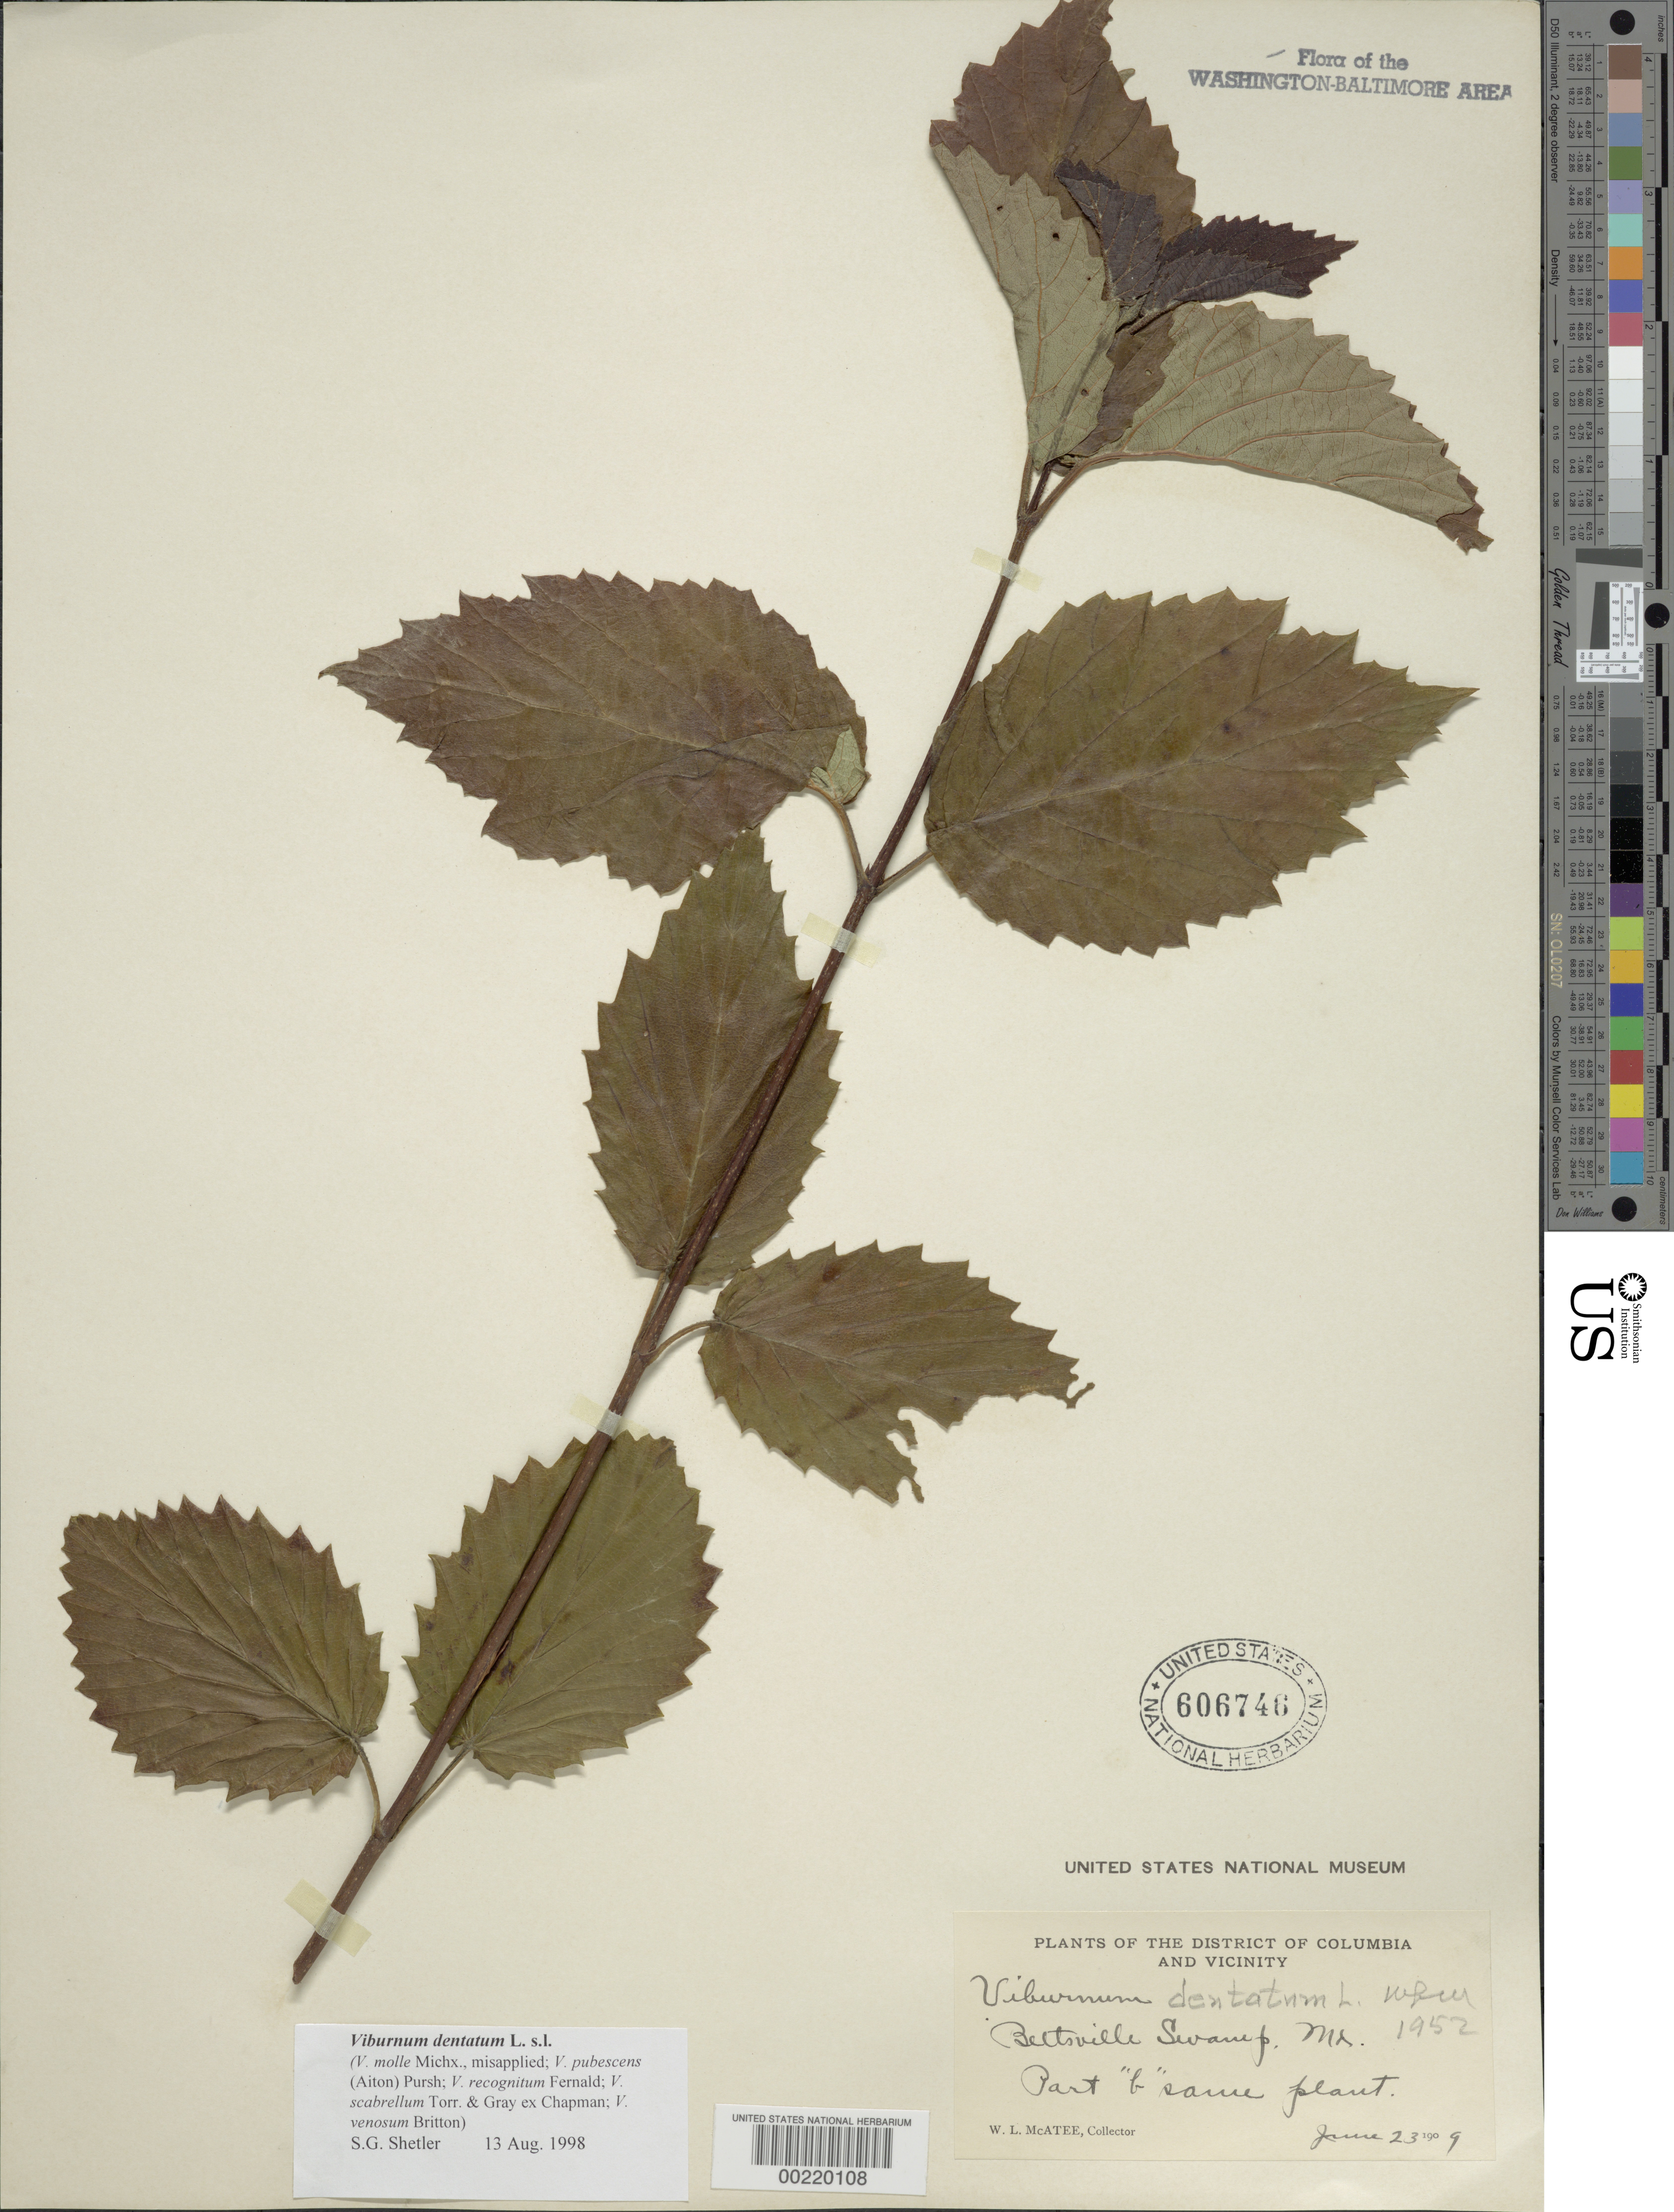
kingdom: Plantae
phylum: Tracheophyta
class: Magnoliopsida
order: Dipsacales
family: Viburnaceae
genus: Viburnum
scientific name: Viburnum dentatum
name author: L.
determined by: McAtee, W. L.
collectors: W. McAtee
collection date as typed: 23 Jun 1909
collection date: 1909-06-23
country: United States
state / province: Maryland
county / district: Prince George's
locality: Beltsville Swamp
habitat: Swamp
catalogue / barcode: US 606746